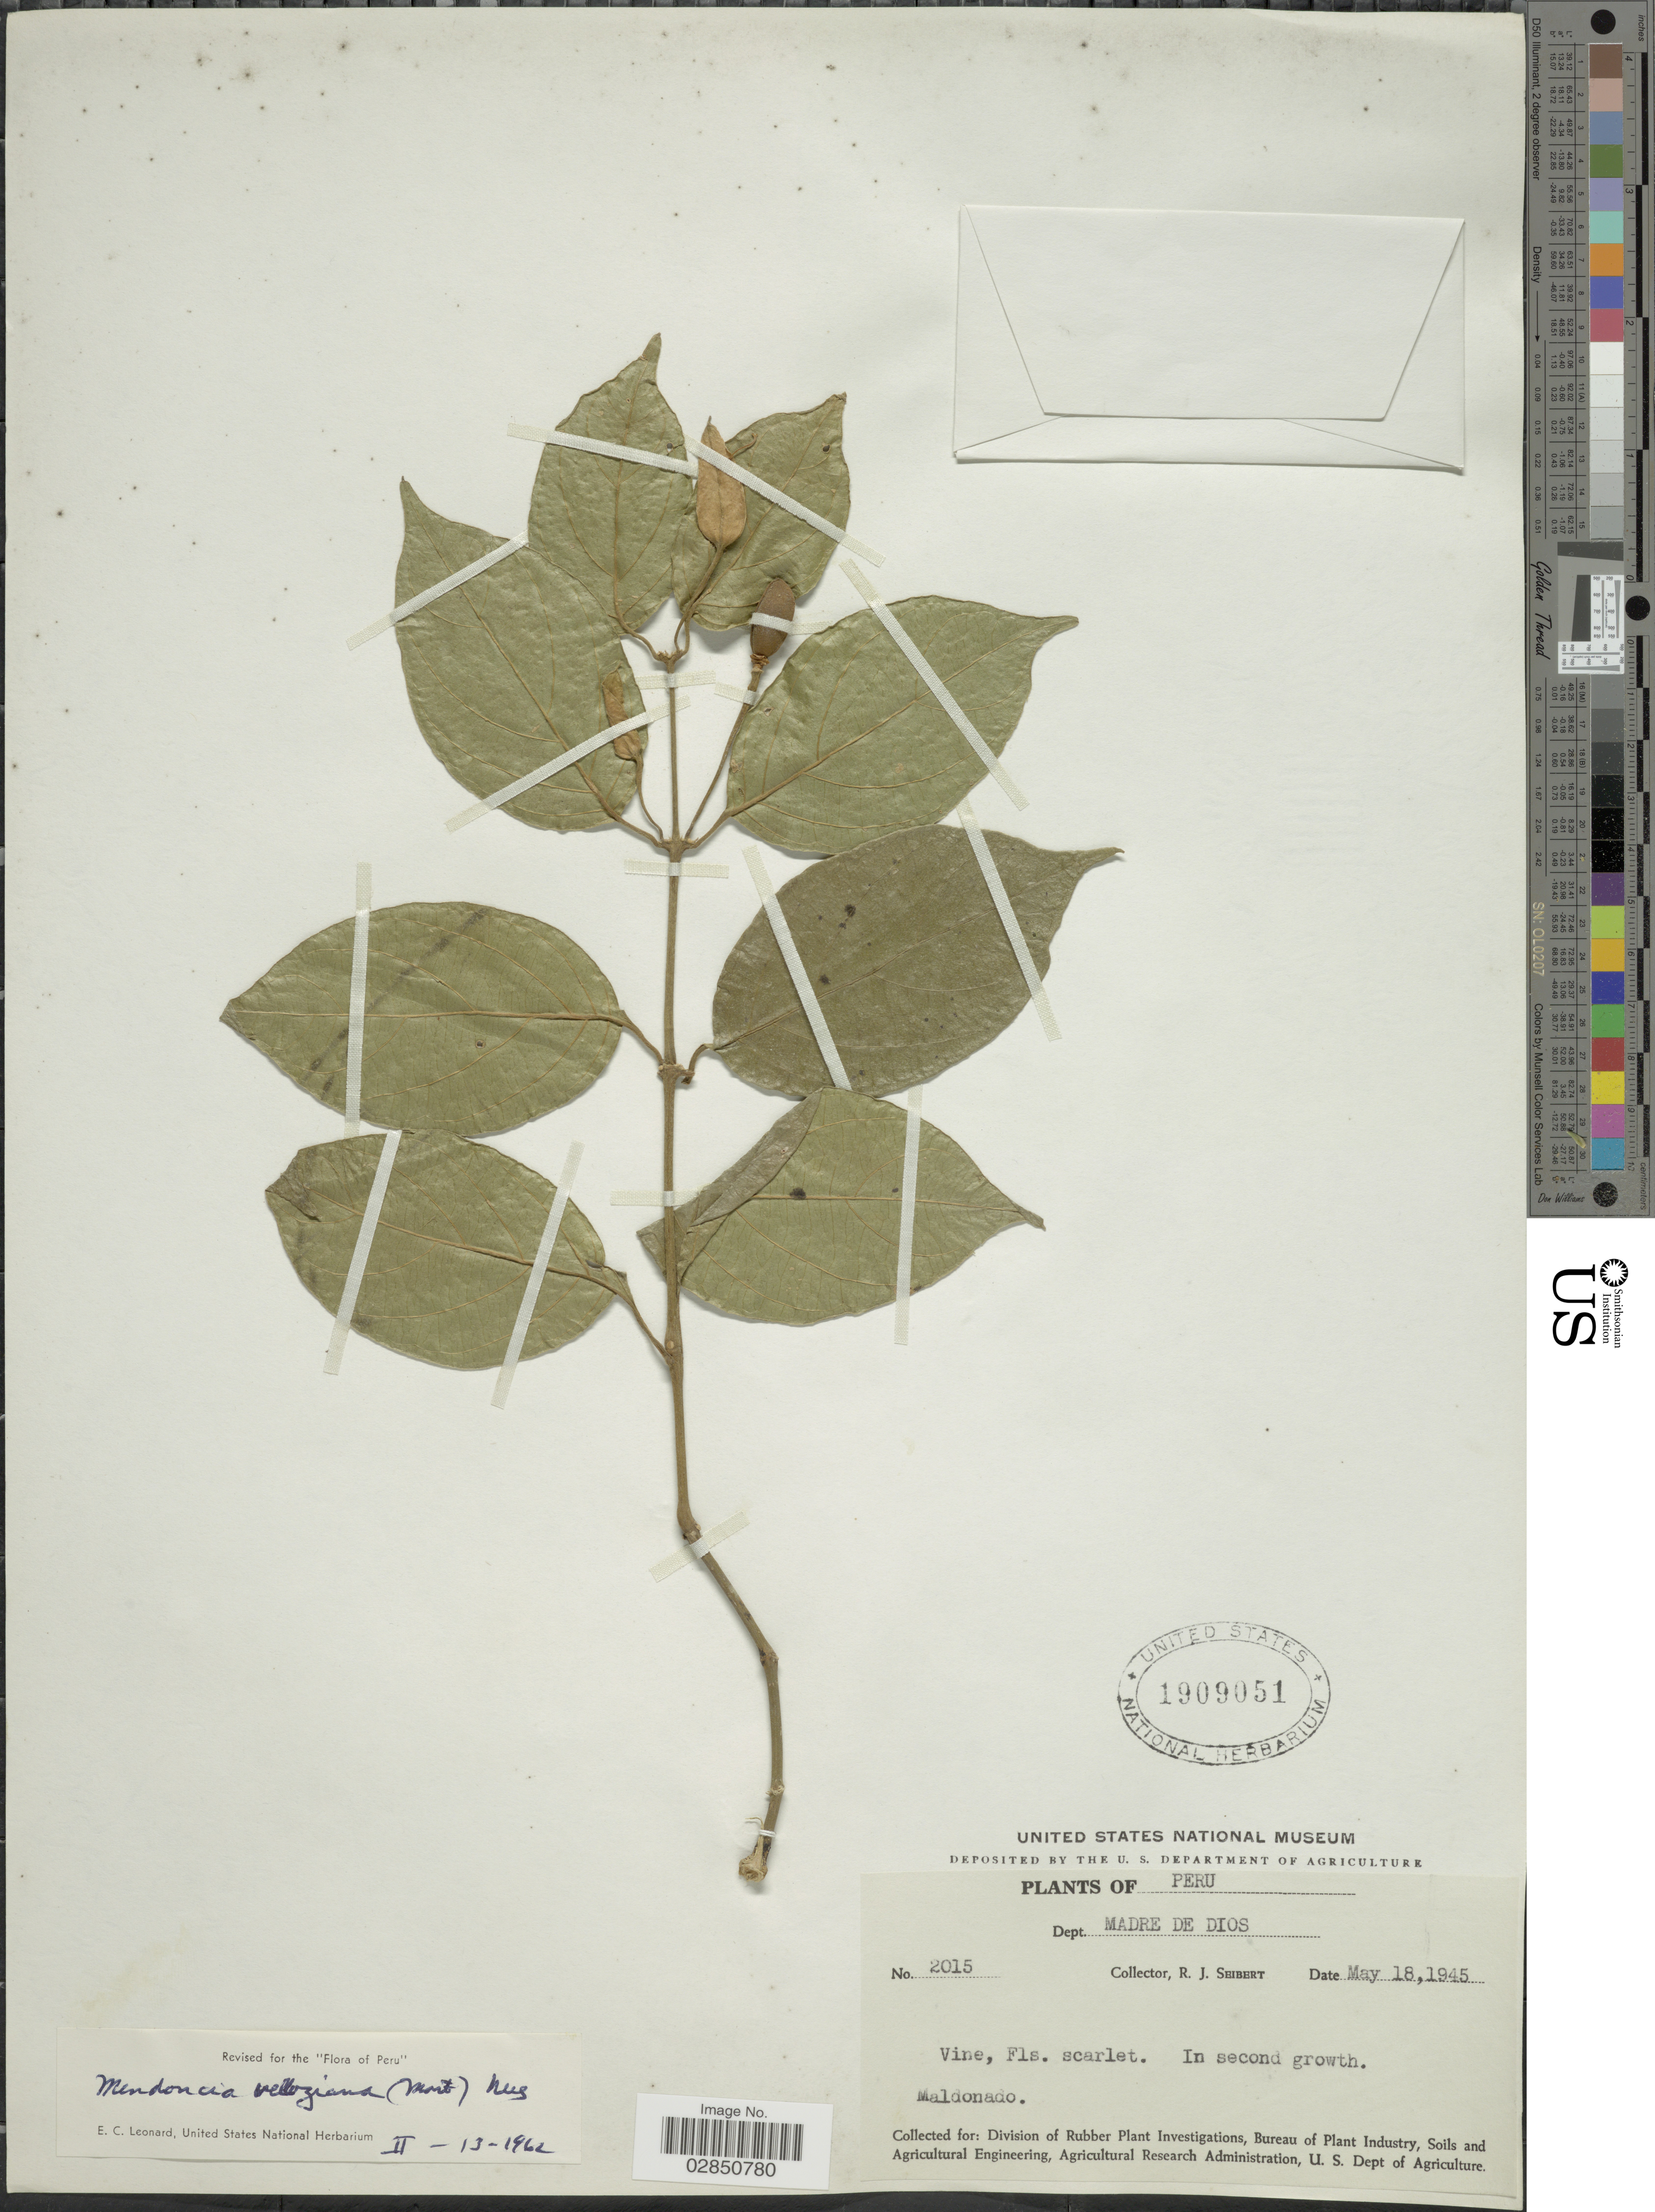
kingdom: Plantae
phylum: Tracheophyta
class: Magnoliopsida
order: Lamiales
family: Acanthaceae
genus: Mendoncia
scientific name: Mendoncia aspera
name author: (Ruiz & Pav.) Nees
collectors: R. J. Seibert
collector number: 2015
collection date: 1945-05-18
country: Peru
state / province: Madre de Dios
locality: Dept. Madre de Dios. Maldonado.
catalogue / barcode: US 1909051